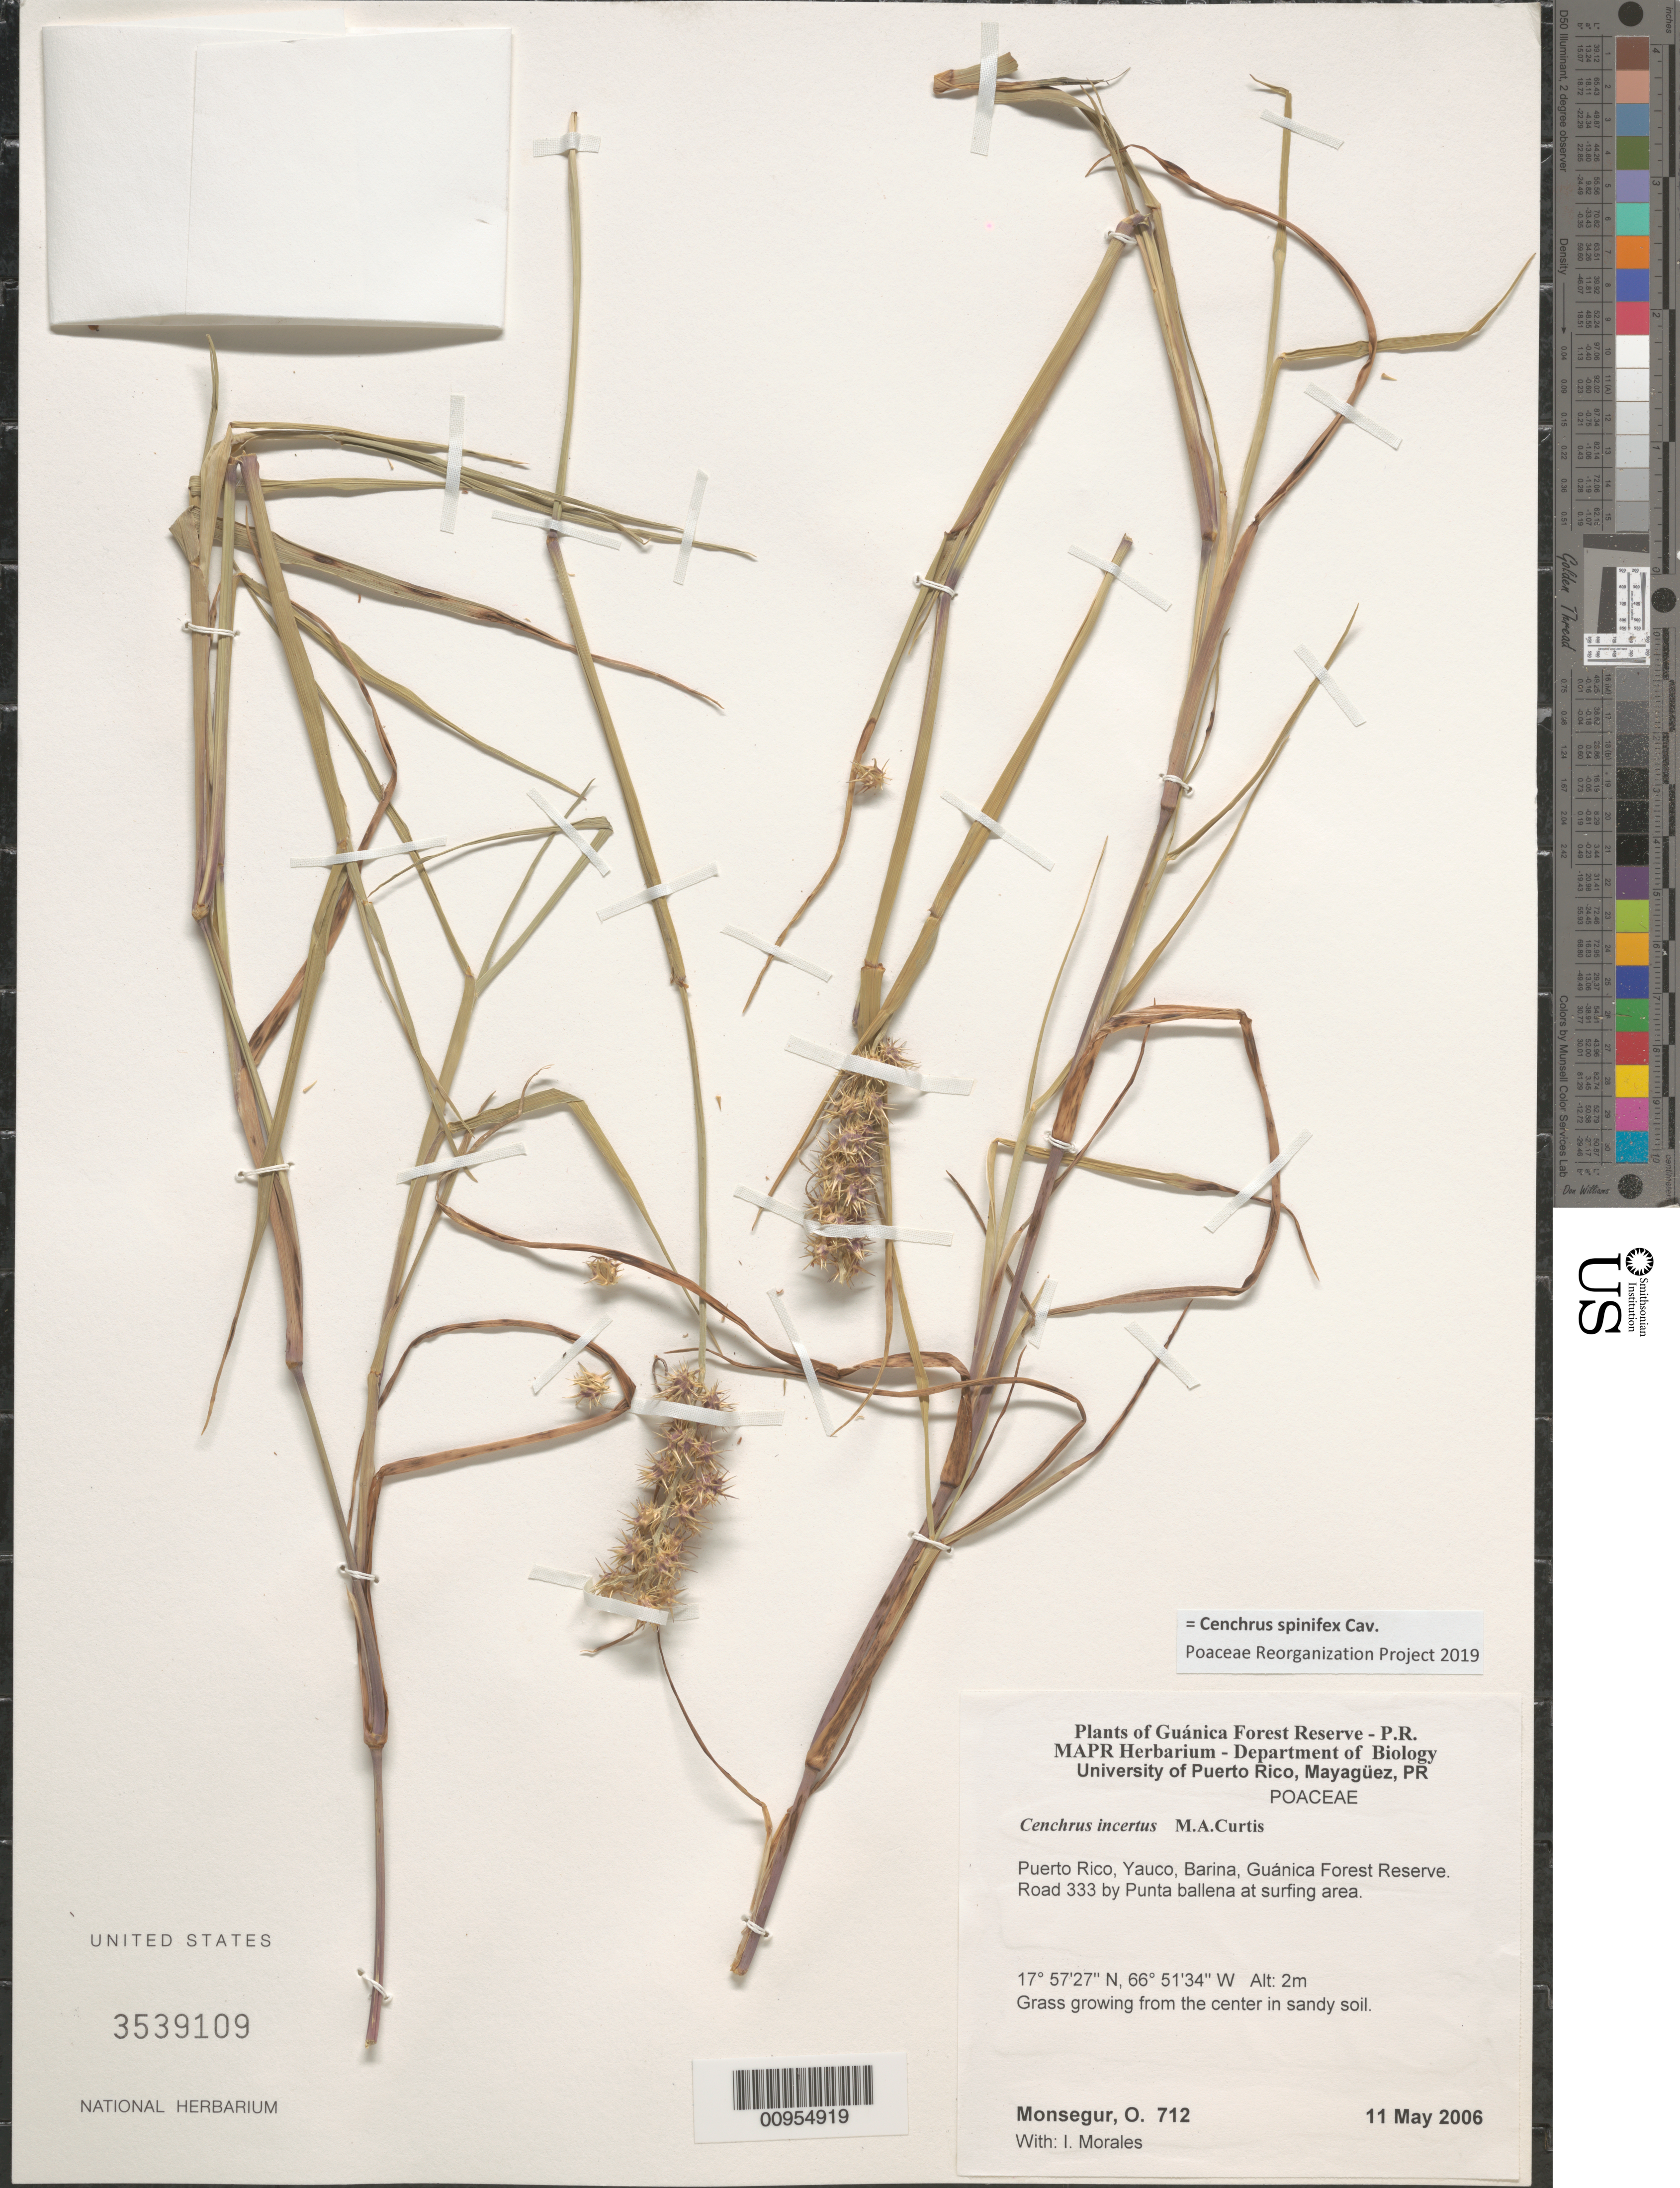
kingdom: Plantae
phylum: Tracheophyta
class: Liliopsida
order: Poales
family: Poaceae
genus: Cenchrus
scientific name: Cenchrus spinifex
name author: Cav.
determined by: Poaceae Reorganization Project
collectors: O. Monsegur & I. Morales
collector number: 712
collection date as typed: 11 May 2006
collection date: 2006-05-11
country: Puerto Rico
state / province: Yauco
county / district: Barina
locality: Guánica Forest Reserve. Road 333 by Punta ballena at surfing area.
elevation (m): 2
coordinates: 17.572675, 66.513356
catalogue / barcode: US 3539109